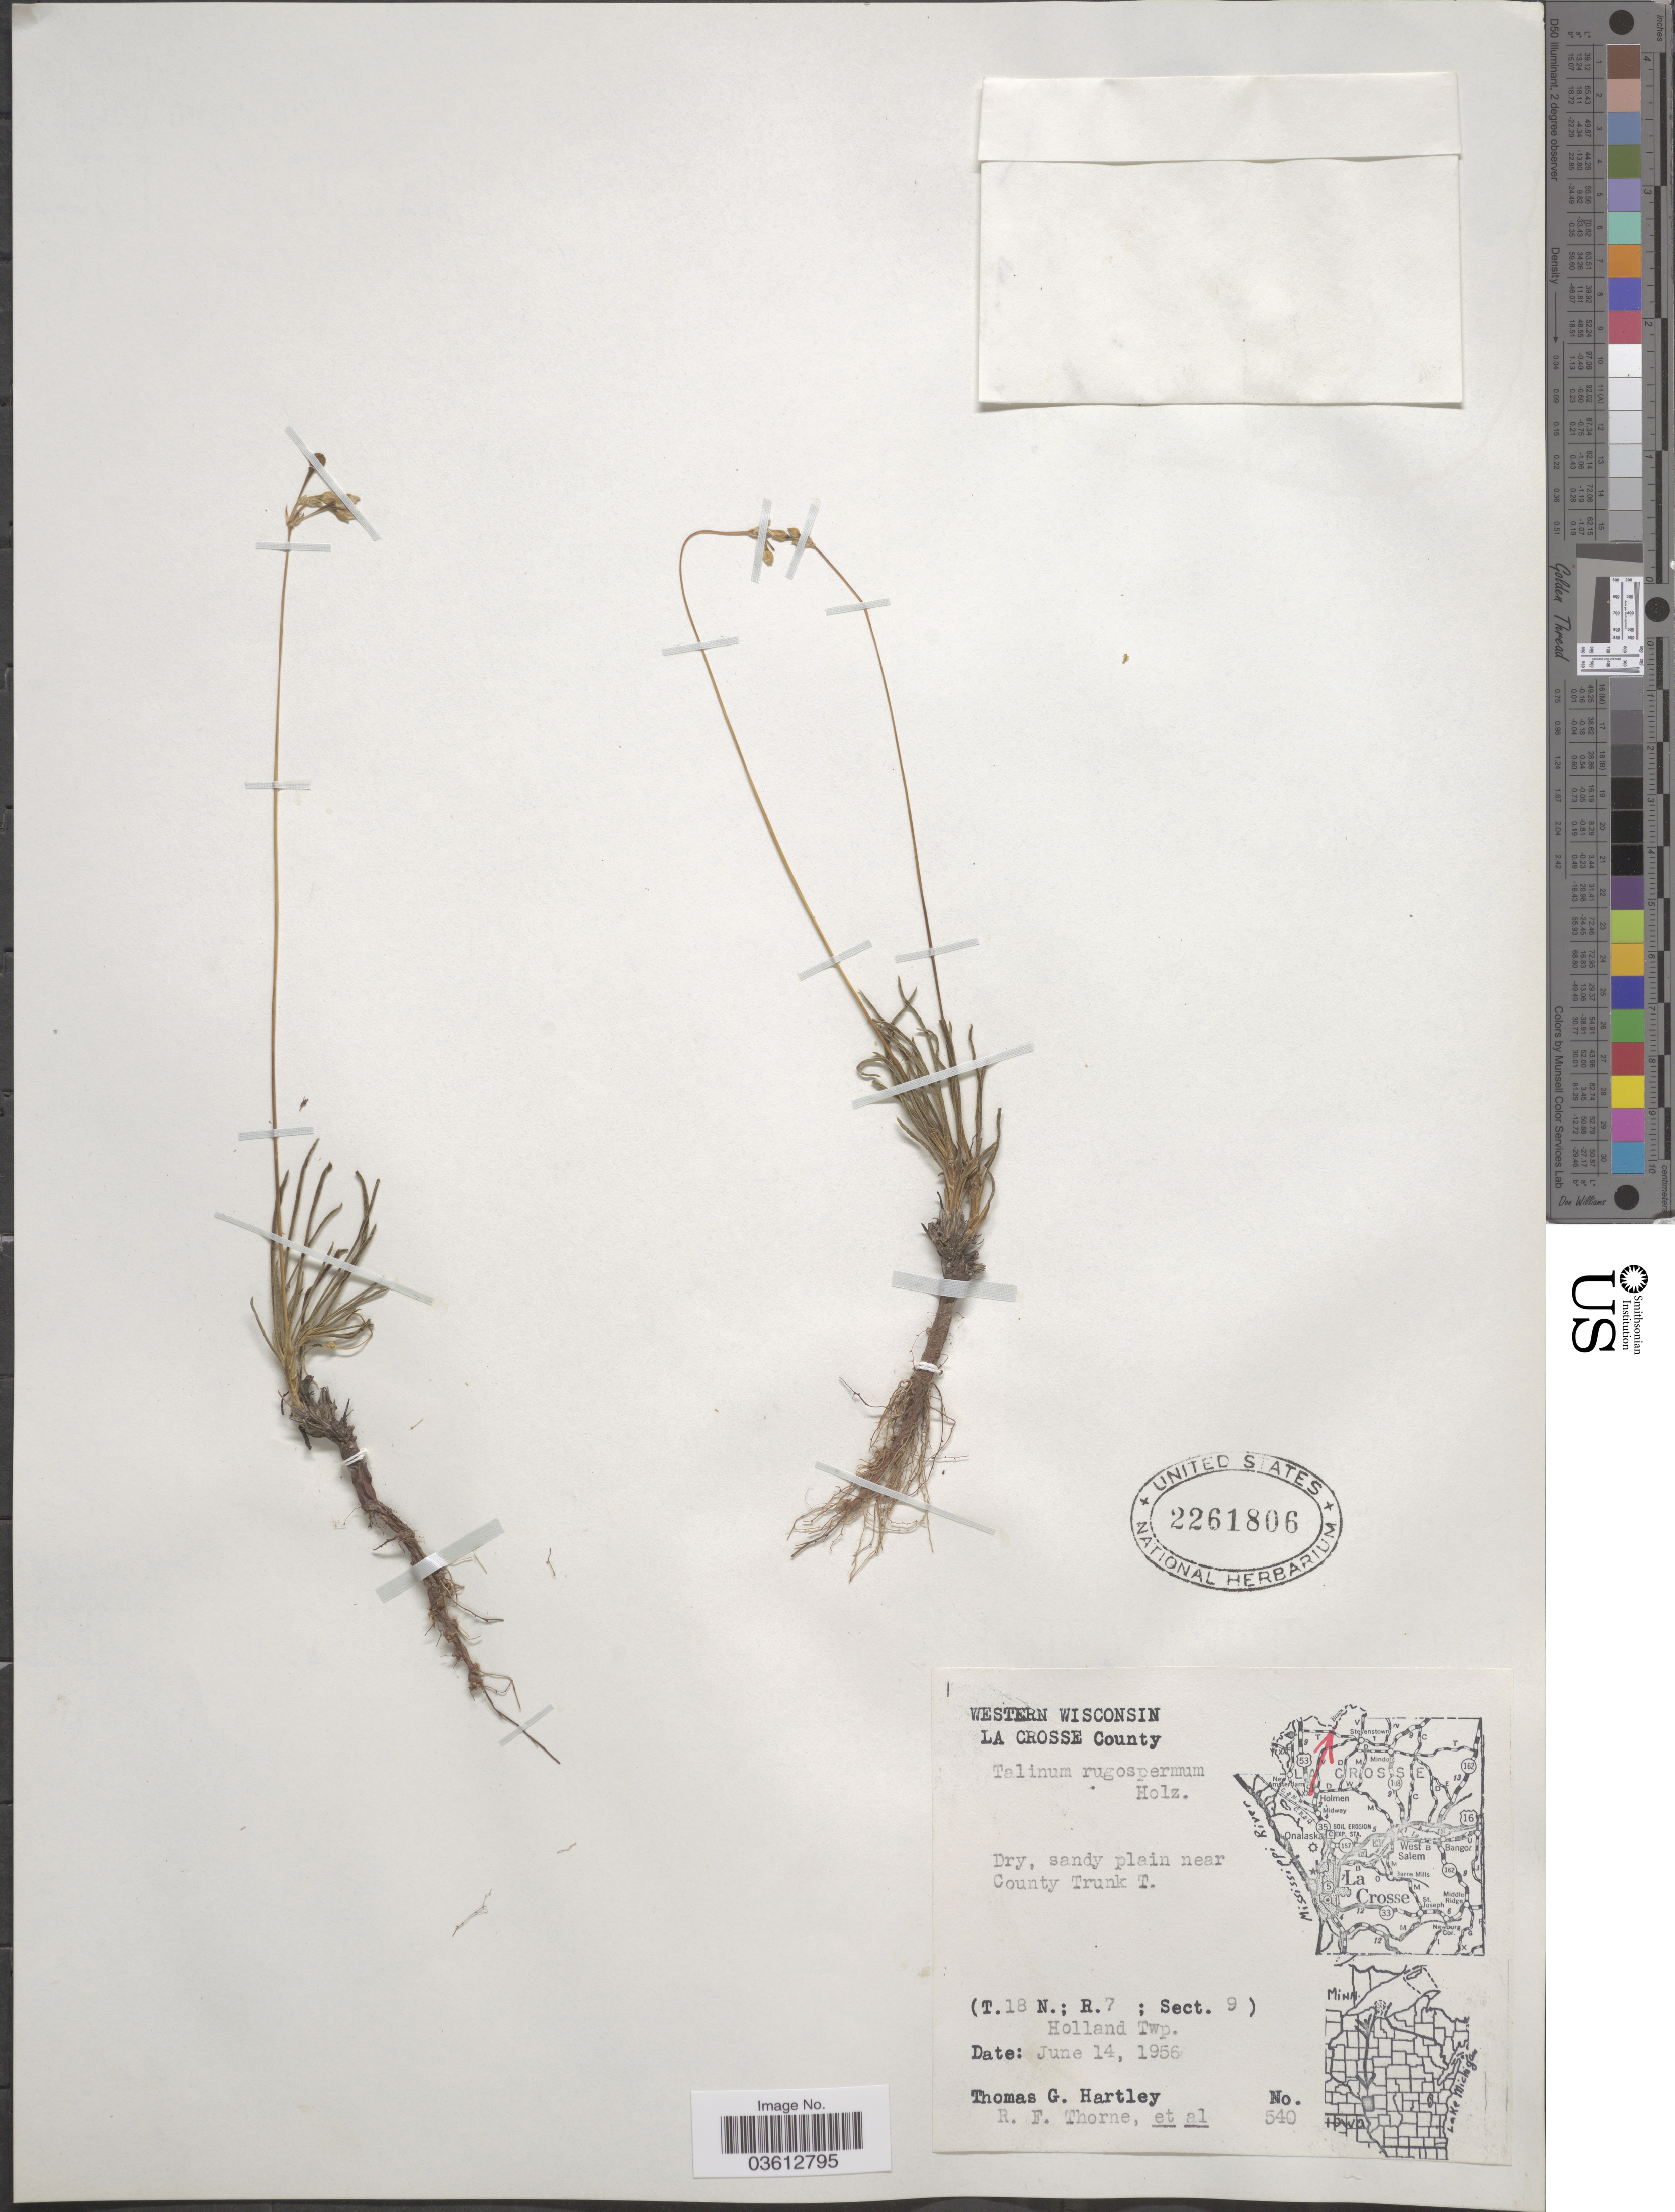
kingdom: Plantae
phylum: Tracheophyta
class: Magnoliopsida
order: Caryophyllales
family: Talinaceae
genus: Talinum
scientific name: Talinum rugospermum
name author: Holz.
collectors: T. G. Hartley, R. Thorne & et al.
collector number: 540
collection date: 1956-06-14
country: United States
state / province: Wisconsin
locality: La Crosse County. County Trunk T. (T.18 N.; R.7 ; Sect. 9) Holland Twp.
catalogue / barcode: US 2261806